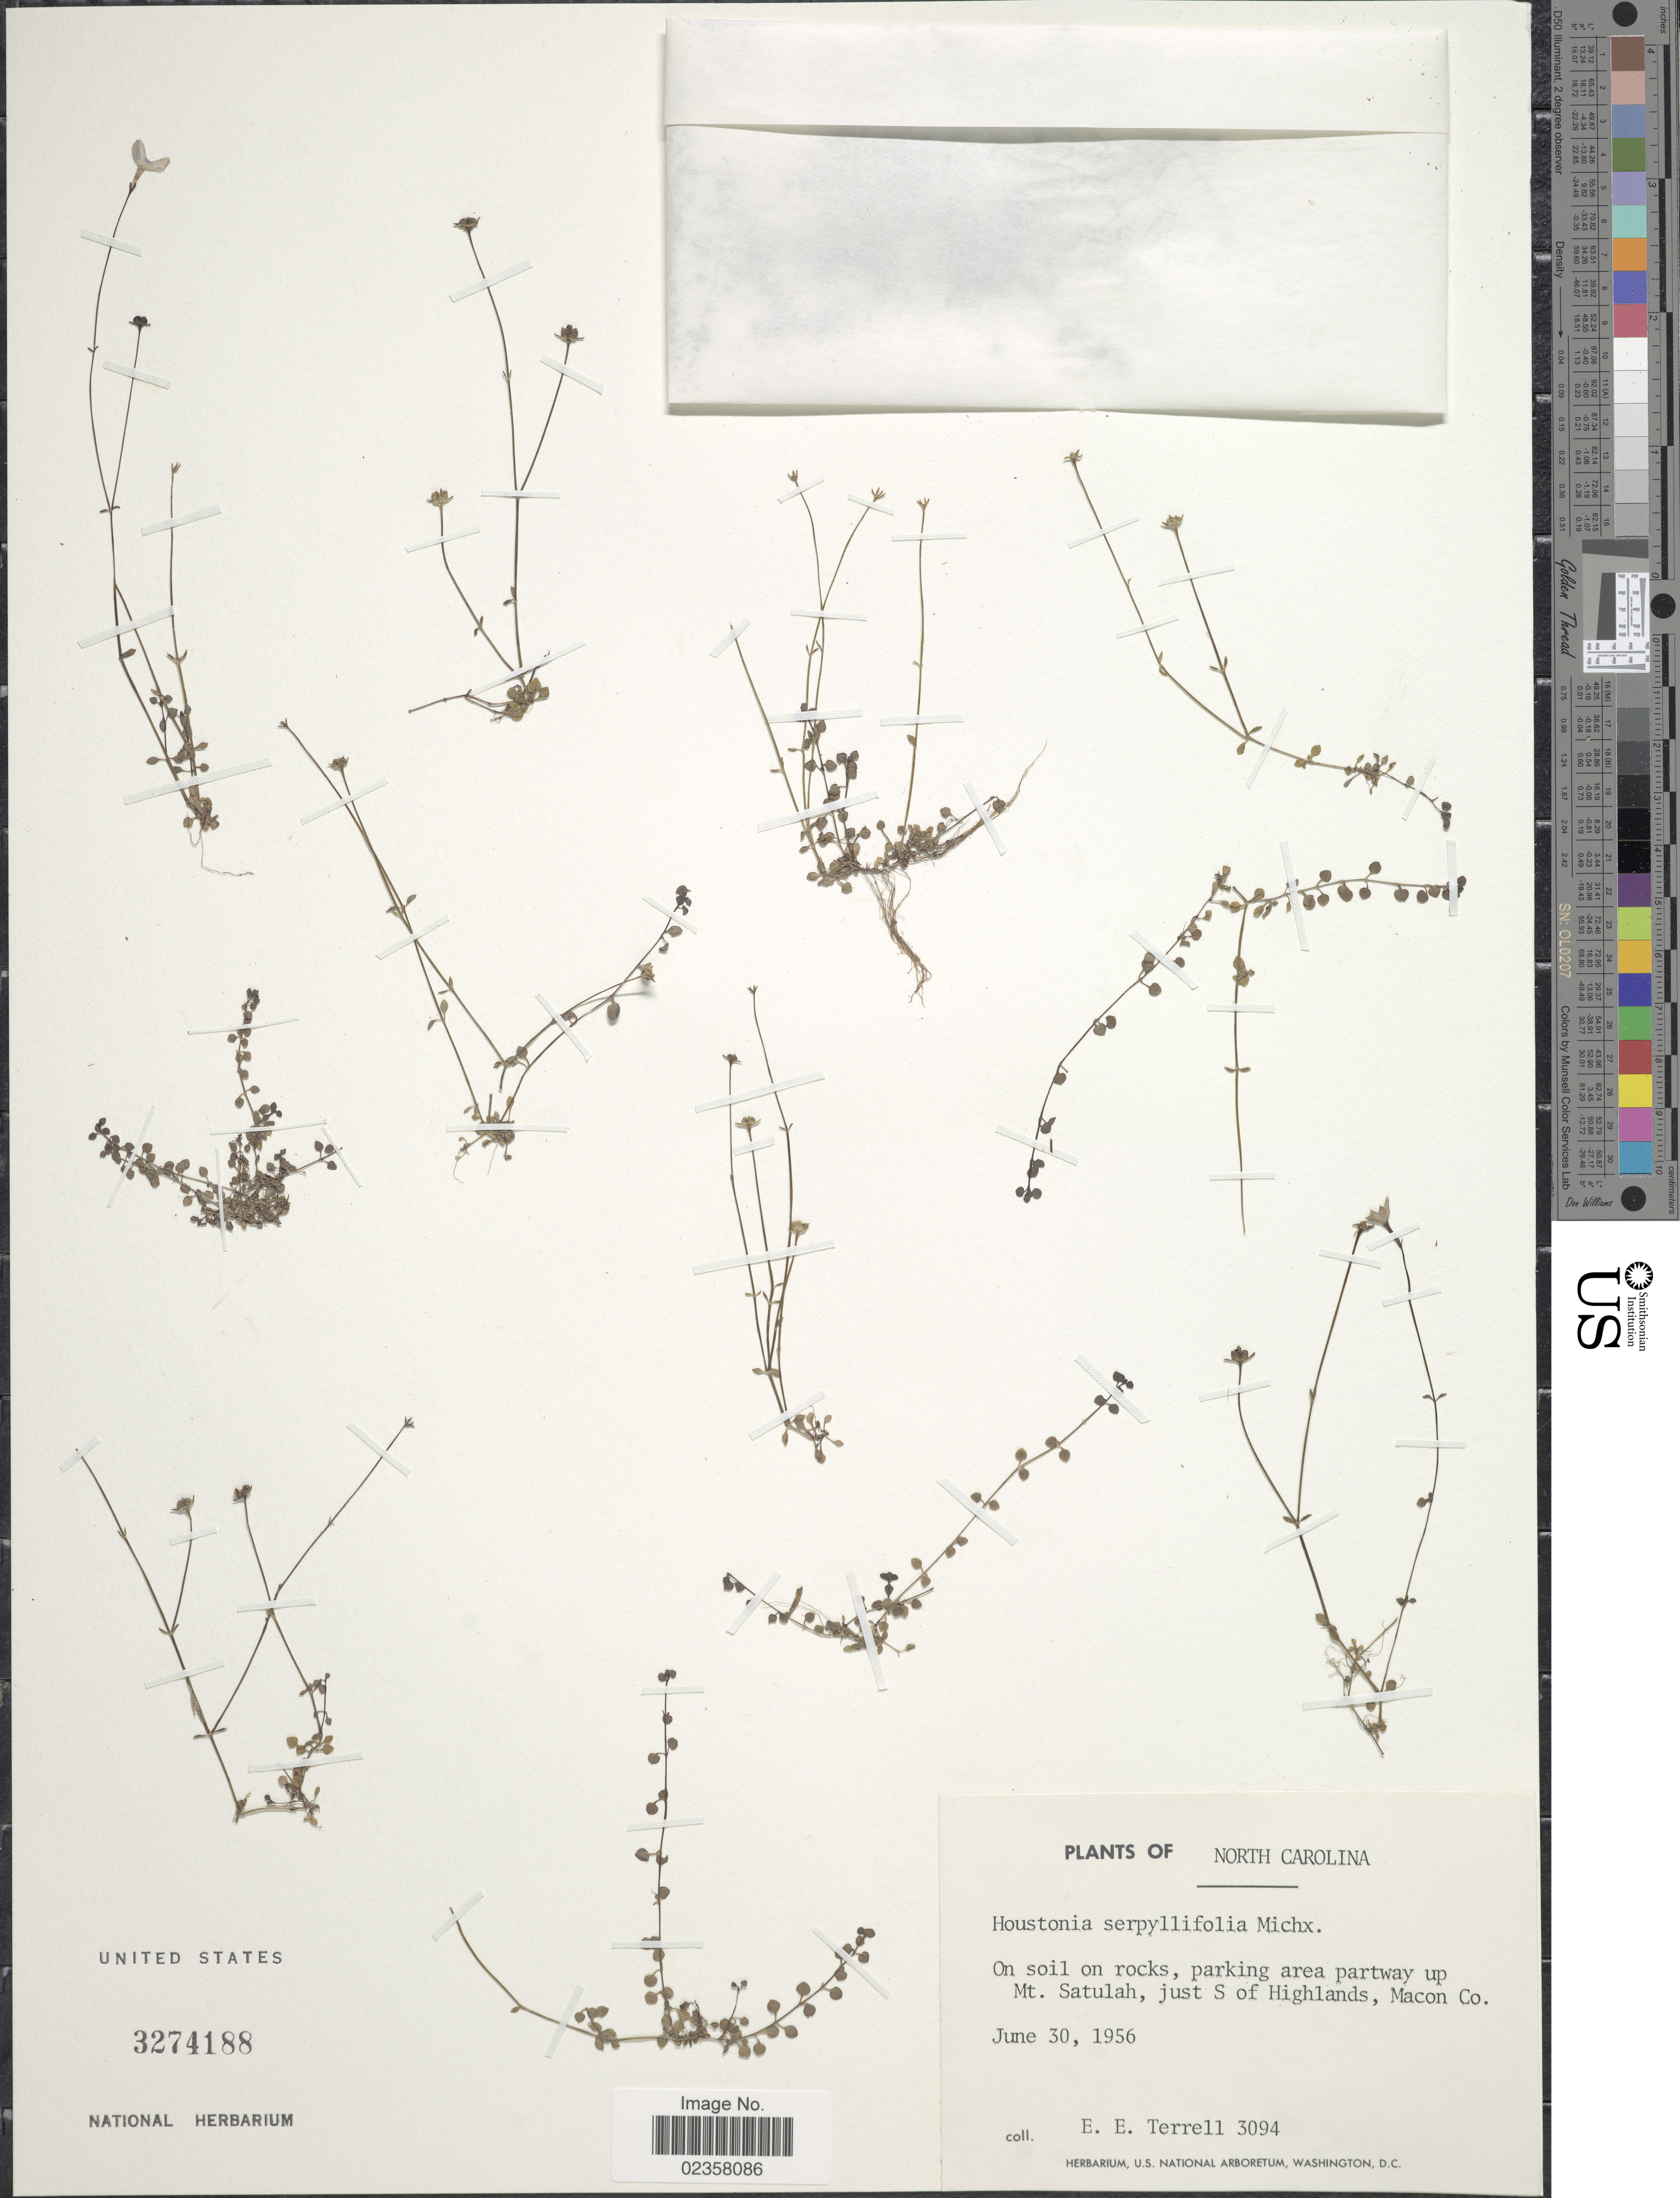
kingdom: Plantae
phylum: Tracheophyta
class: Magnoliopsida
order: Gentianales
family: Rubiaceae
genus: Houstonia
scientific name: Houstonia serpyllifolia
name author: Michx.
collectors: E. E. Terrell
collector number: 3094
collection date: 1956-06-30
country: United States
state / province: North Carolina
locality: On soil rocks, parking area partway up Mt. Satualh, just S of Highlands, Macon Co.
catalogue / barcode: US 3274188